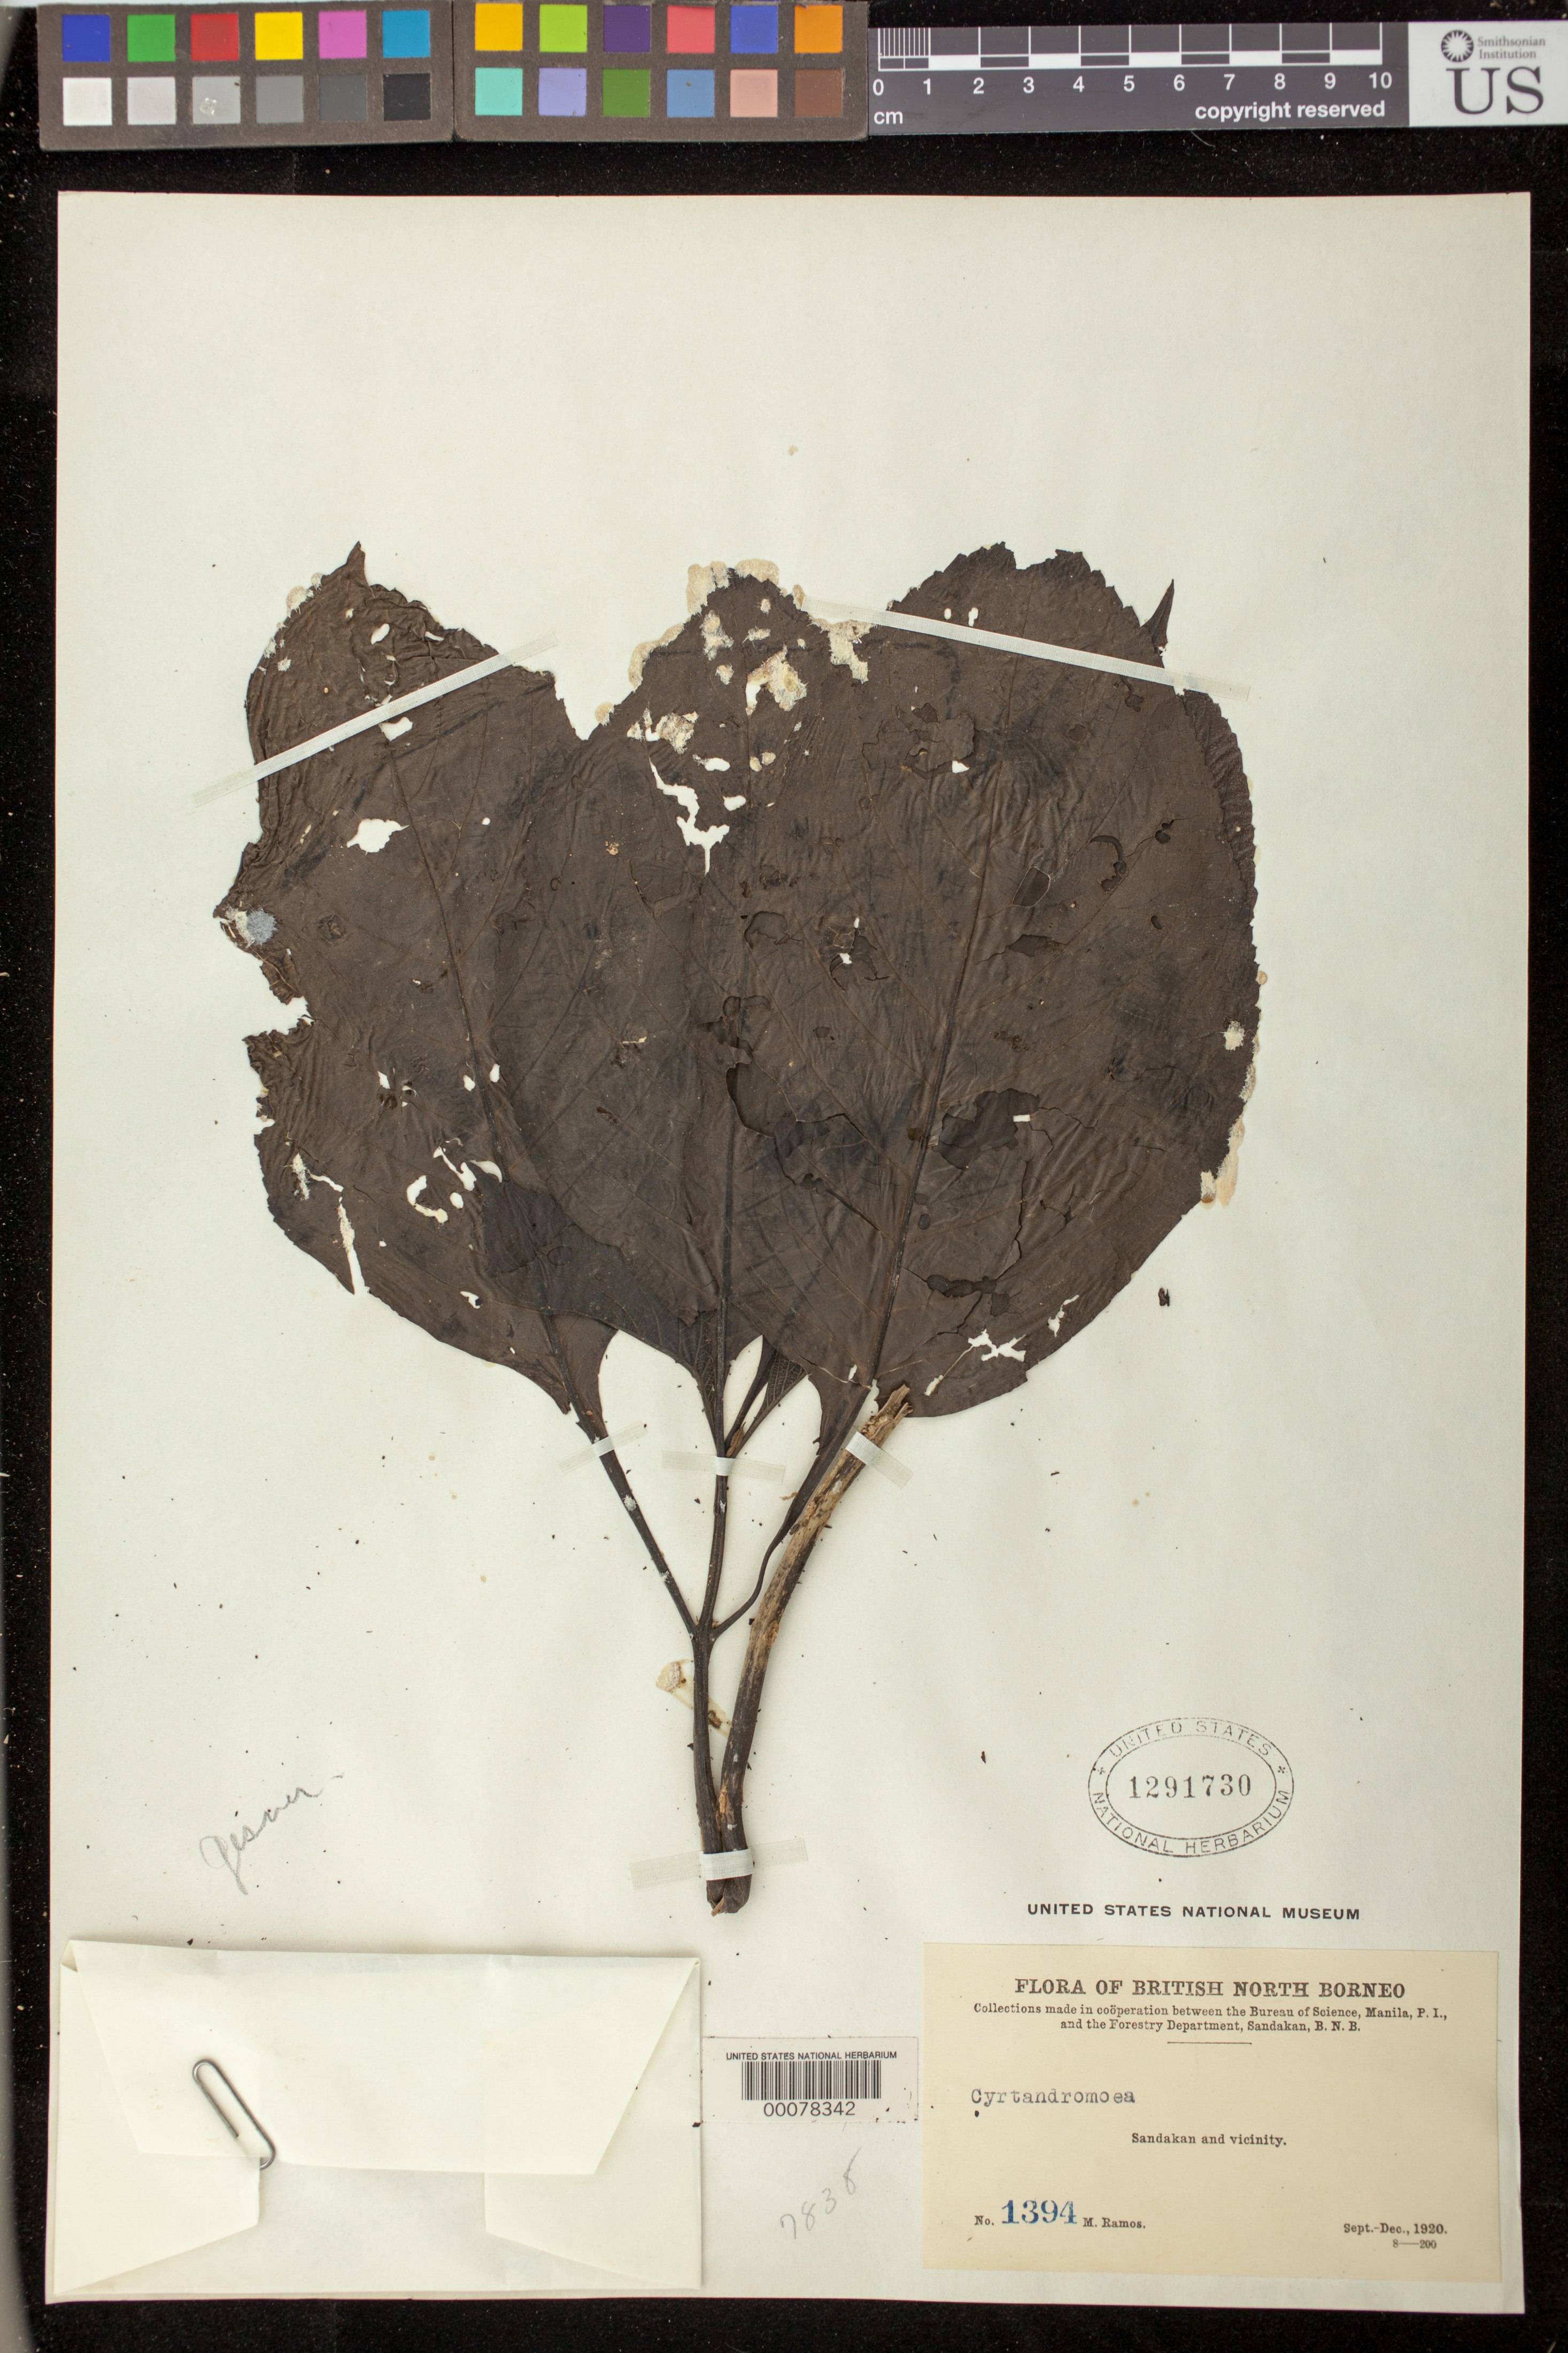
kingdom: Plantae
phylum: Tracheophyta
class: Magnoliopsida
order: Lamiales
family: Phrymaceae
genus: Cyrtandromoea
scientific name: Cyrtandromoea sp.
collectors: M. Ramos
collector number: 1394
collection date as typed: Sep-Dec 1920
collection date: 1920-09/1920-12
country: Malaysia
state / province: Sabah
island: Borneo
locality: Sandakan and vicinity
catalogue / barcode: US 1291730